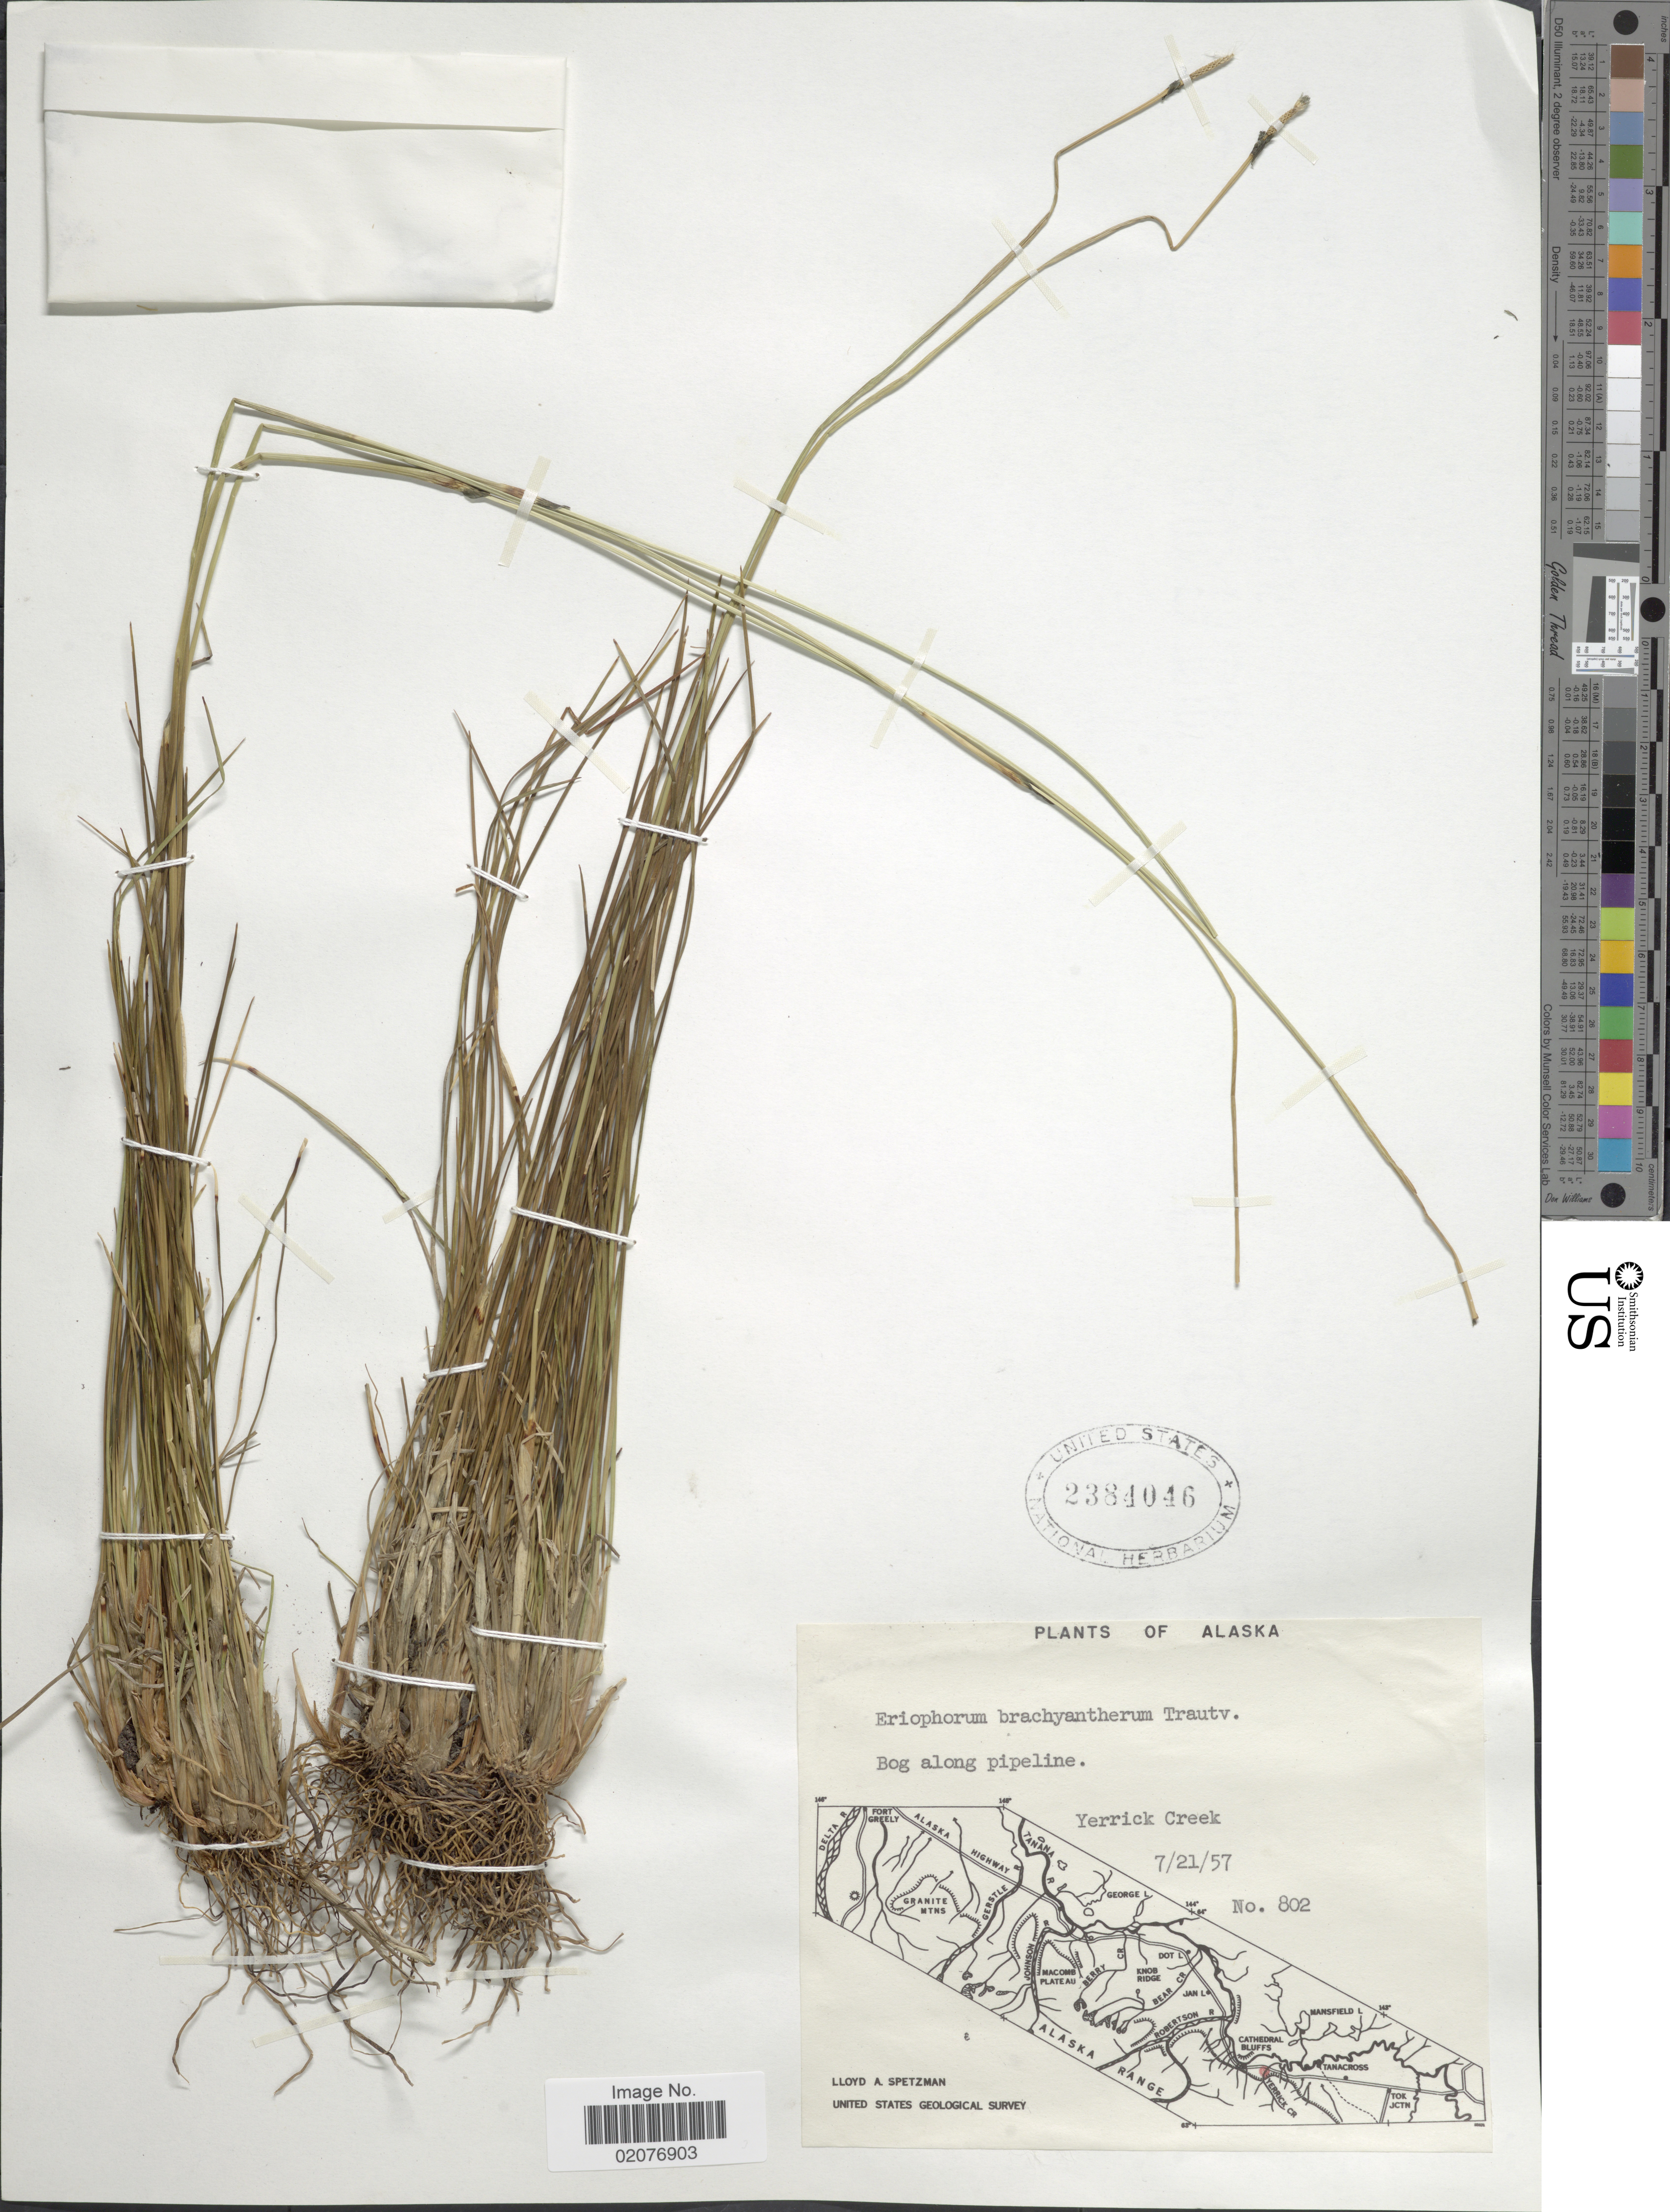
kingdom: Plantae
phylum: Tracheophyta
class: Liliopsida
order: Poales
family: Cyperaceae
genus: Eriophorum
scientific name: Eriophorum brachyantherum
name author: Trautv. & C.A. Mey.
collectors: L. Spetzman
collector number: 802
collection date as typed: Transcribed d/m/y: 21/7/57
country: United States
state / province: Alaska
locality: Bog along pipeline, Yerrick Creek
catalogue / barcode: US 2384046